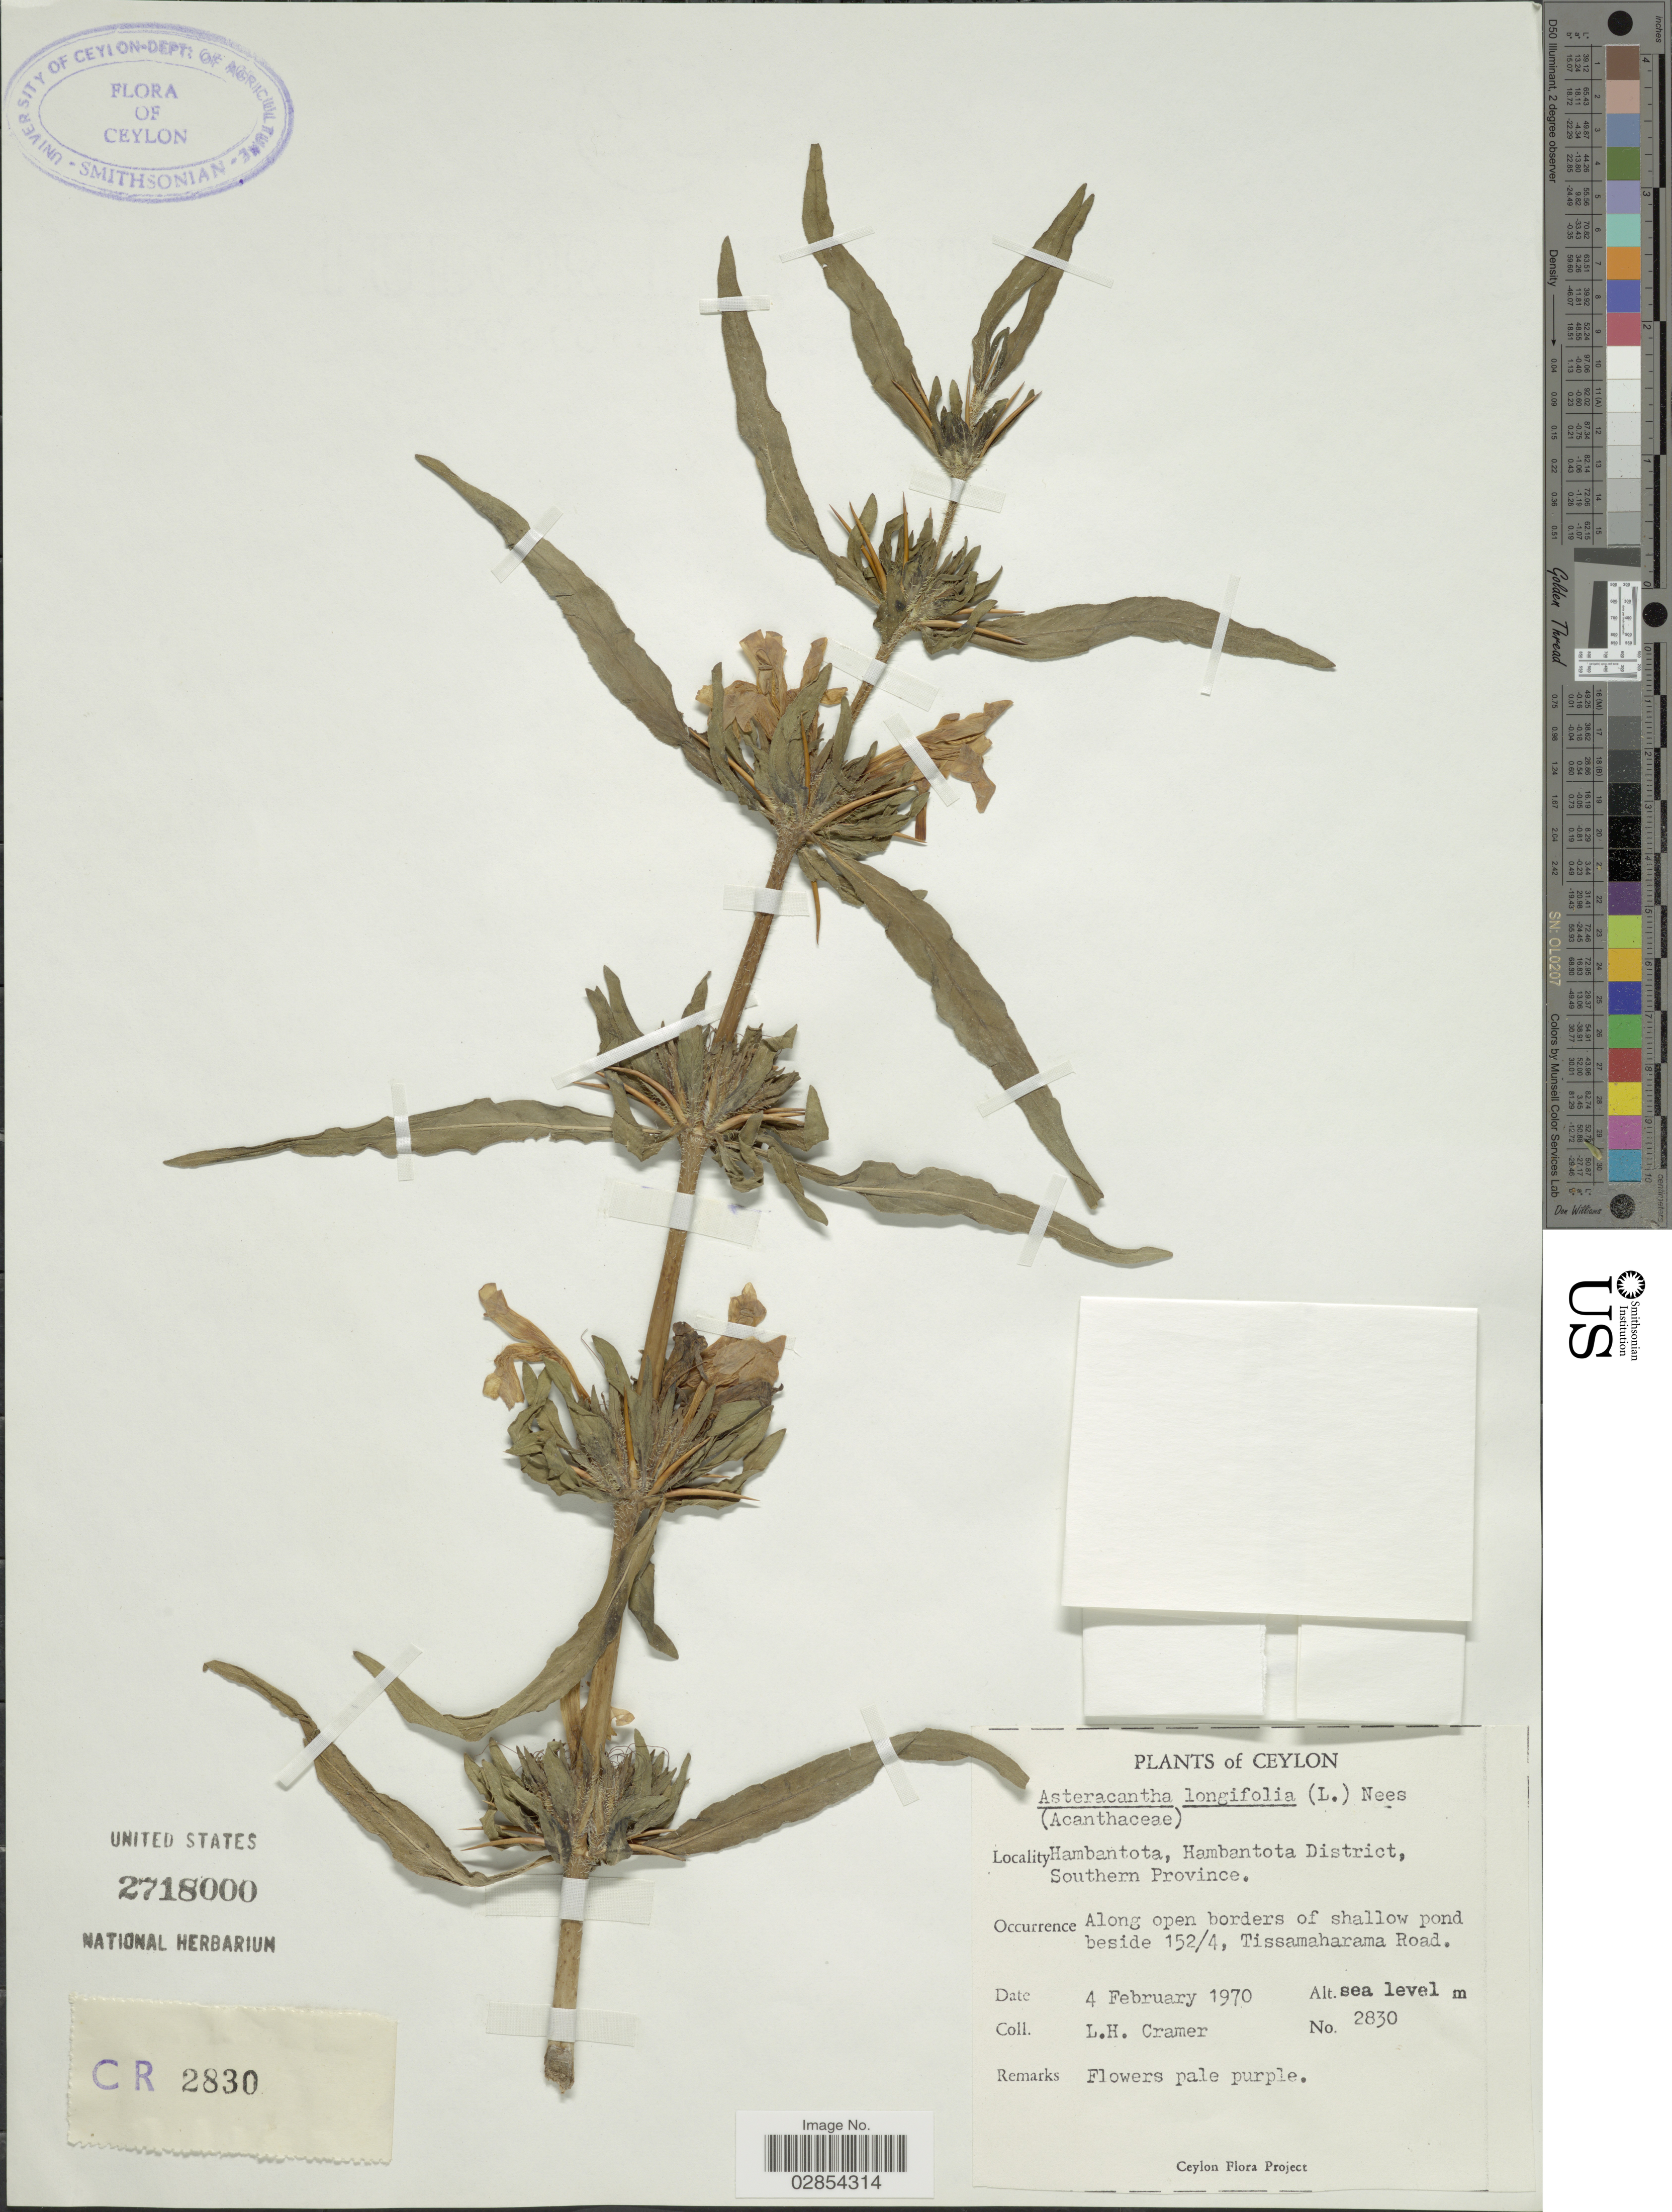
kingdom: Plantae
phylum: Tracheophyta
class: Magnoliopsida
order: Lamiales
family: Acanthaceae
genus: Asteracantha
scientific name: Asteracantha auriculata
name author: Nees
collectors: L. H. Cramer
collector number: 2830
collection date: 1970-02-04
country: Sri Lanka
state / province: Southern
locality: Ceylon. Hambantota, Hambantota District. Along open borders of shallow pond beside 152/4, Tissamaharama Road.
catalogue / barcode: US 2718000